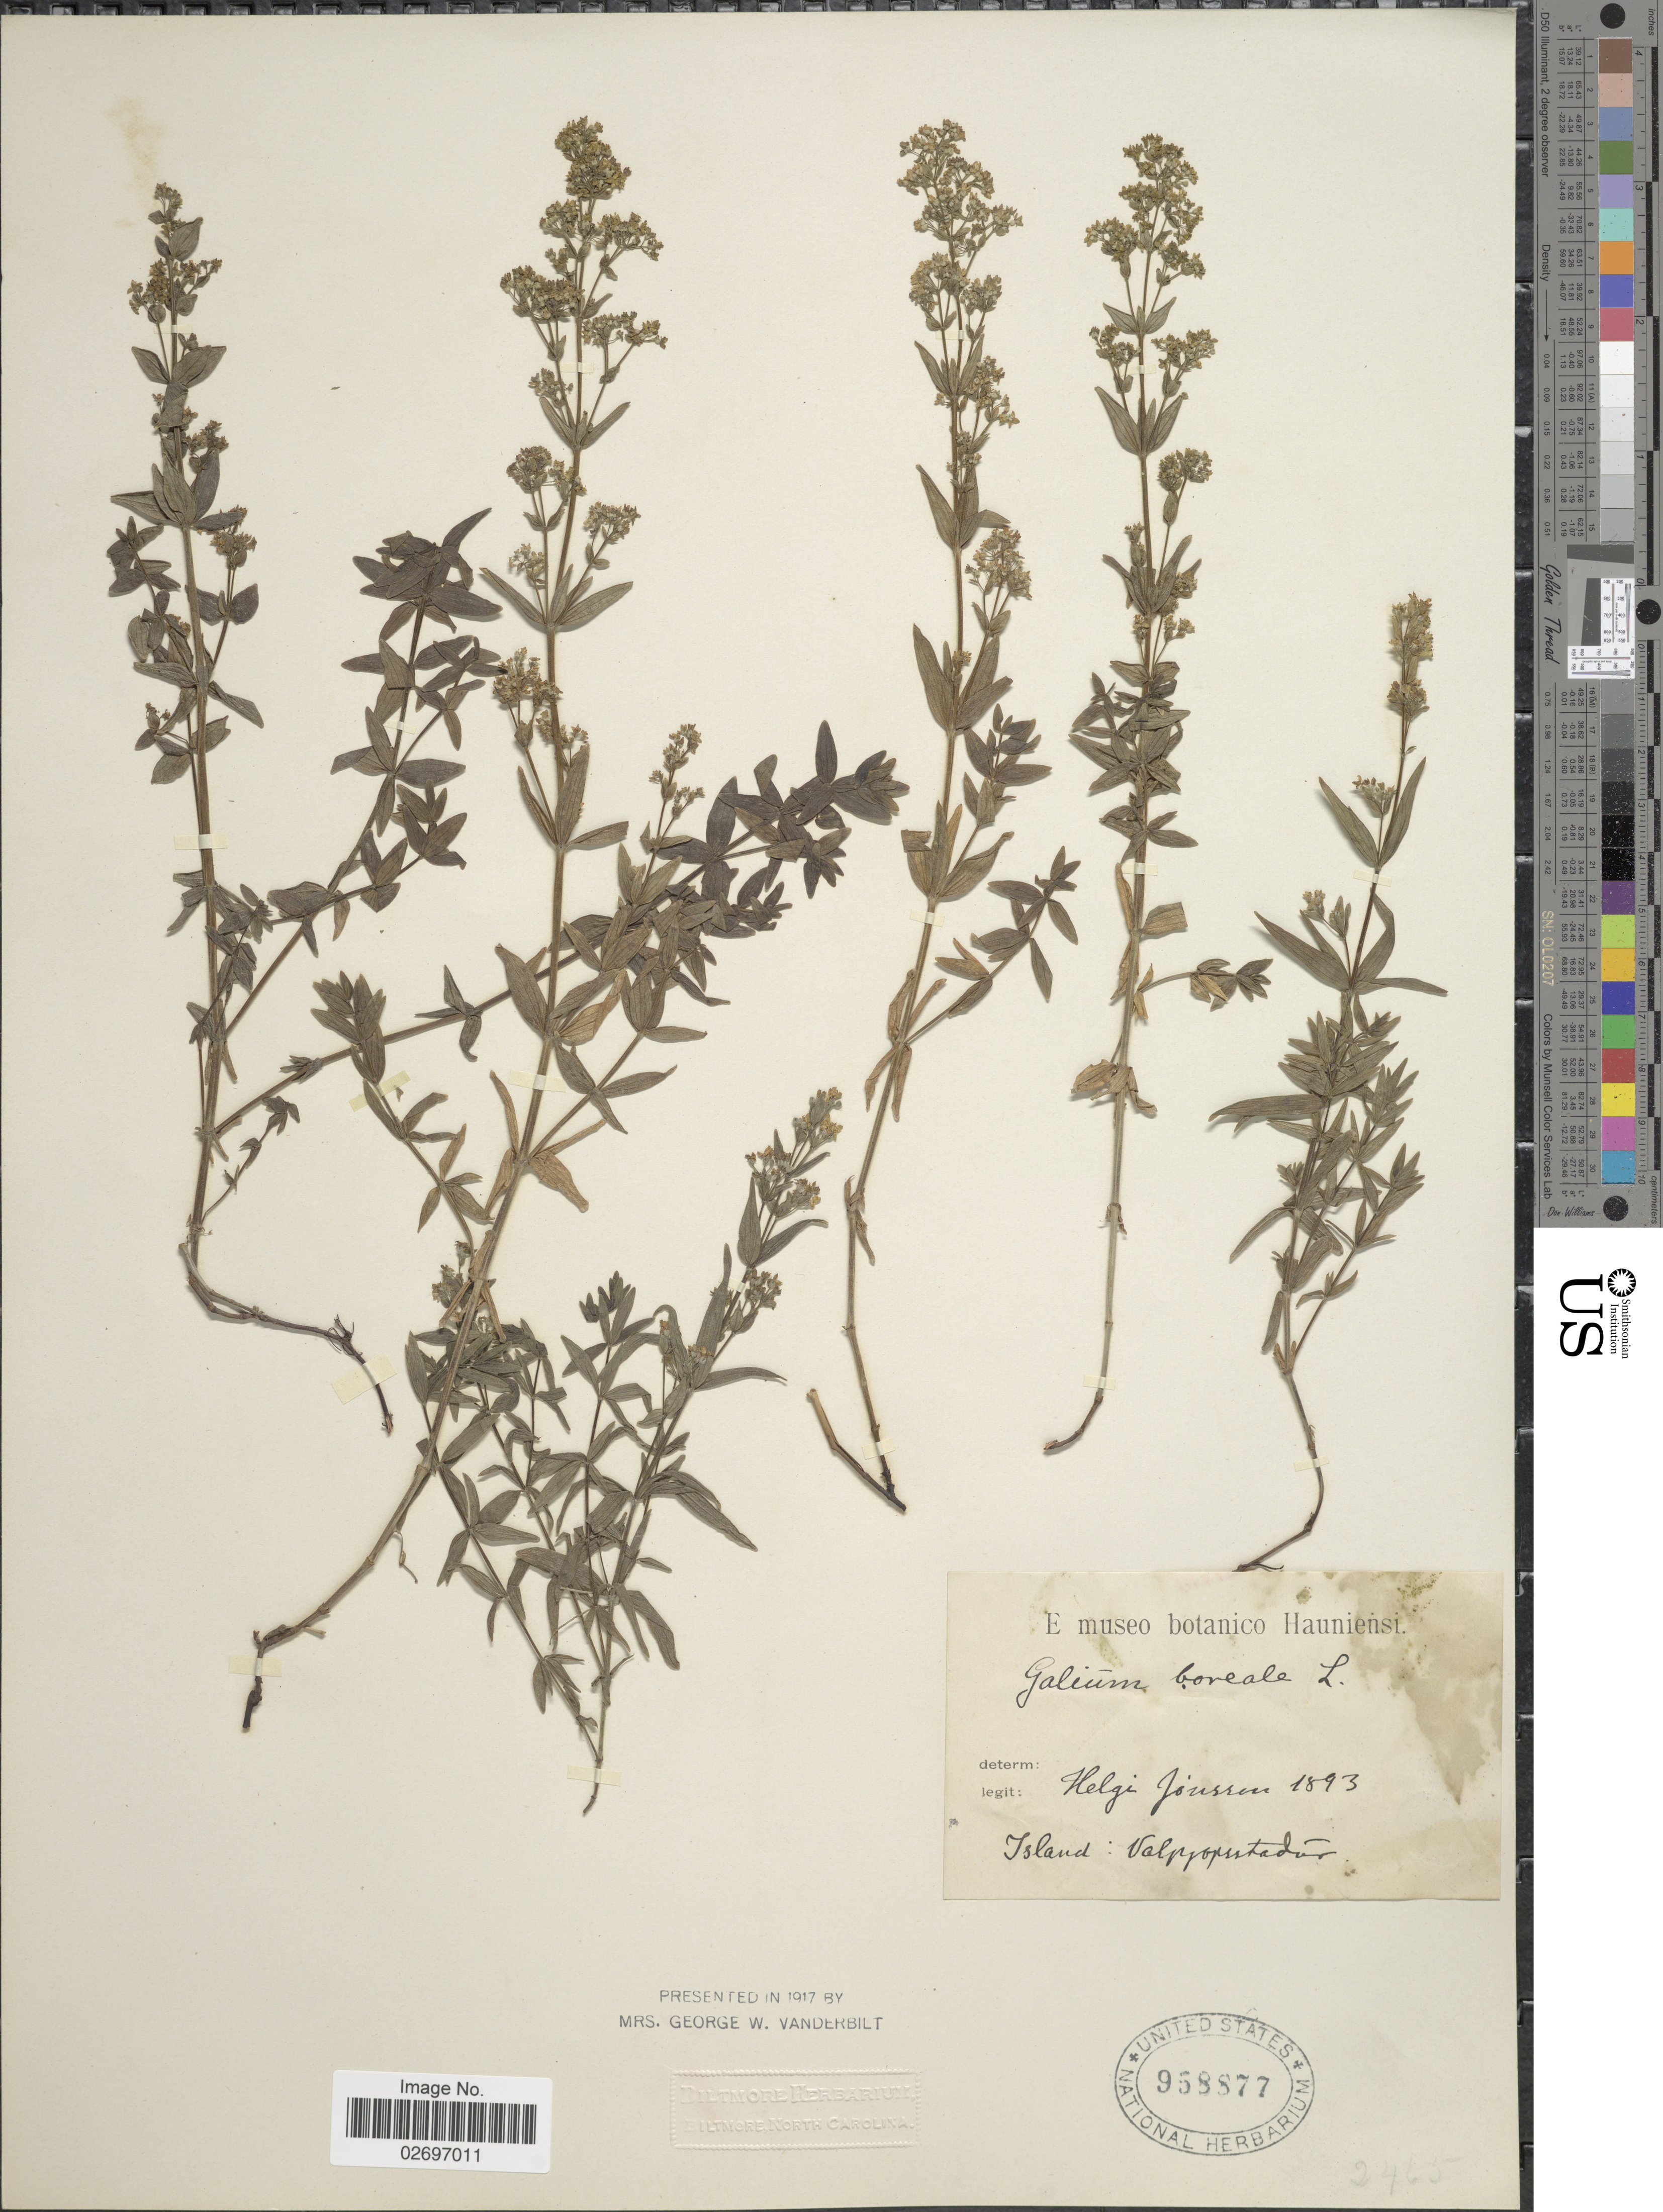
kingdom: Plantae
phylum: Tracheophyta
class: Magnoliopsida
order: Gentianales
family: Rubiaceae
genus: Galium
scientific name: Galium boreale L.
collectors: H. Jónsson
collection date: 1893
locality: Island: Vapljoprstador [interpreted]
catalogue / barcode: US 958877